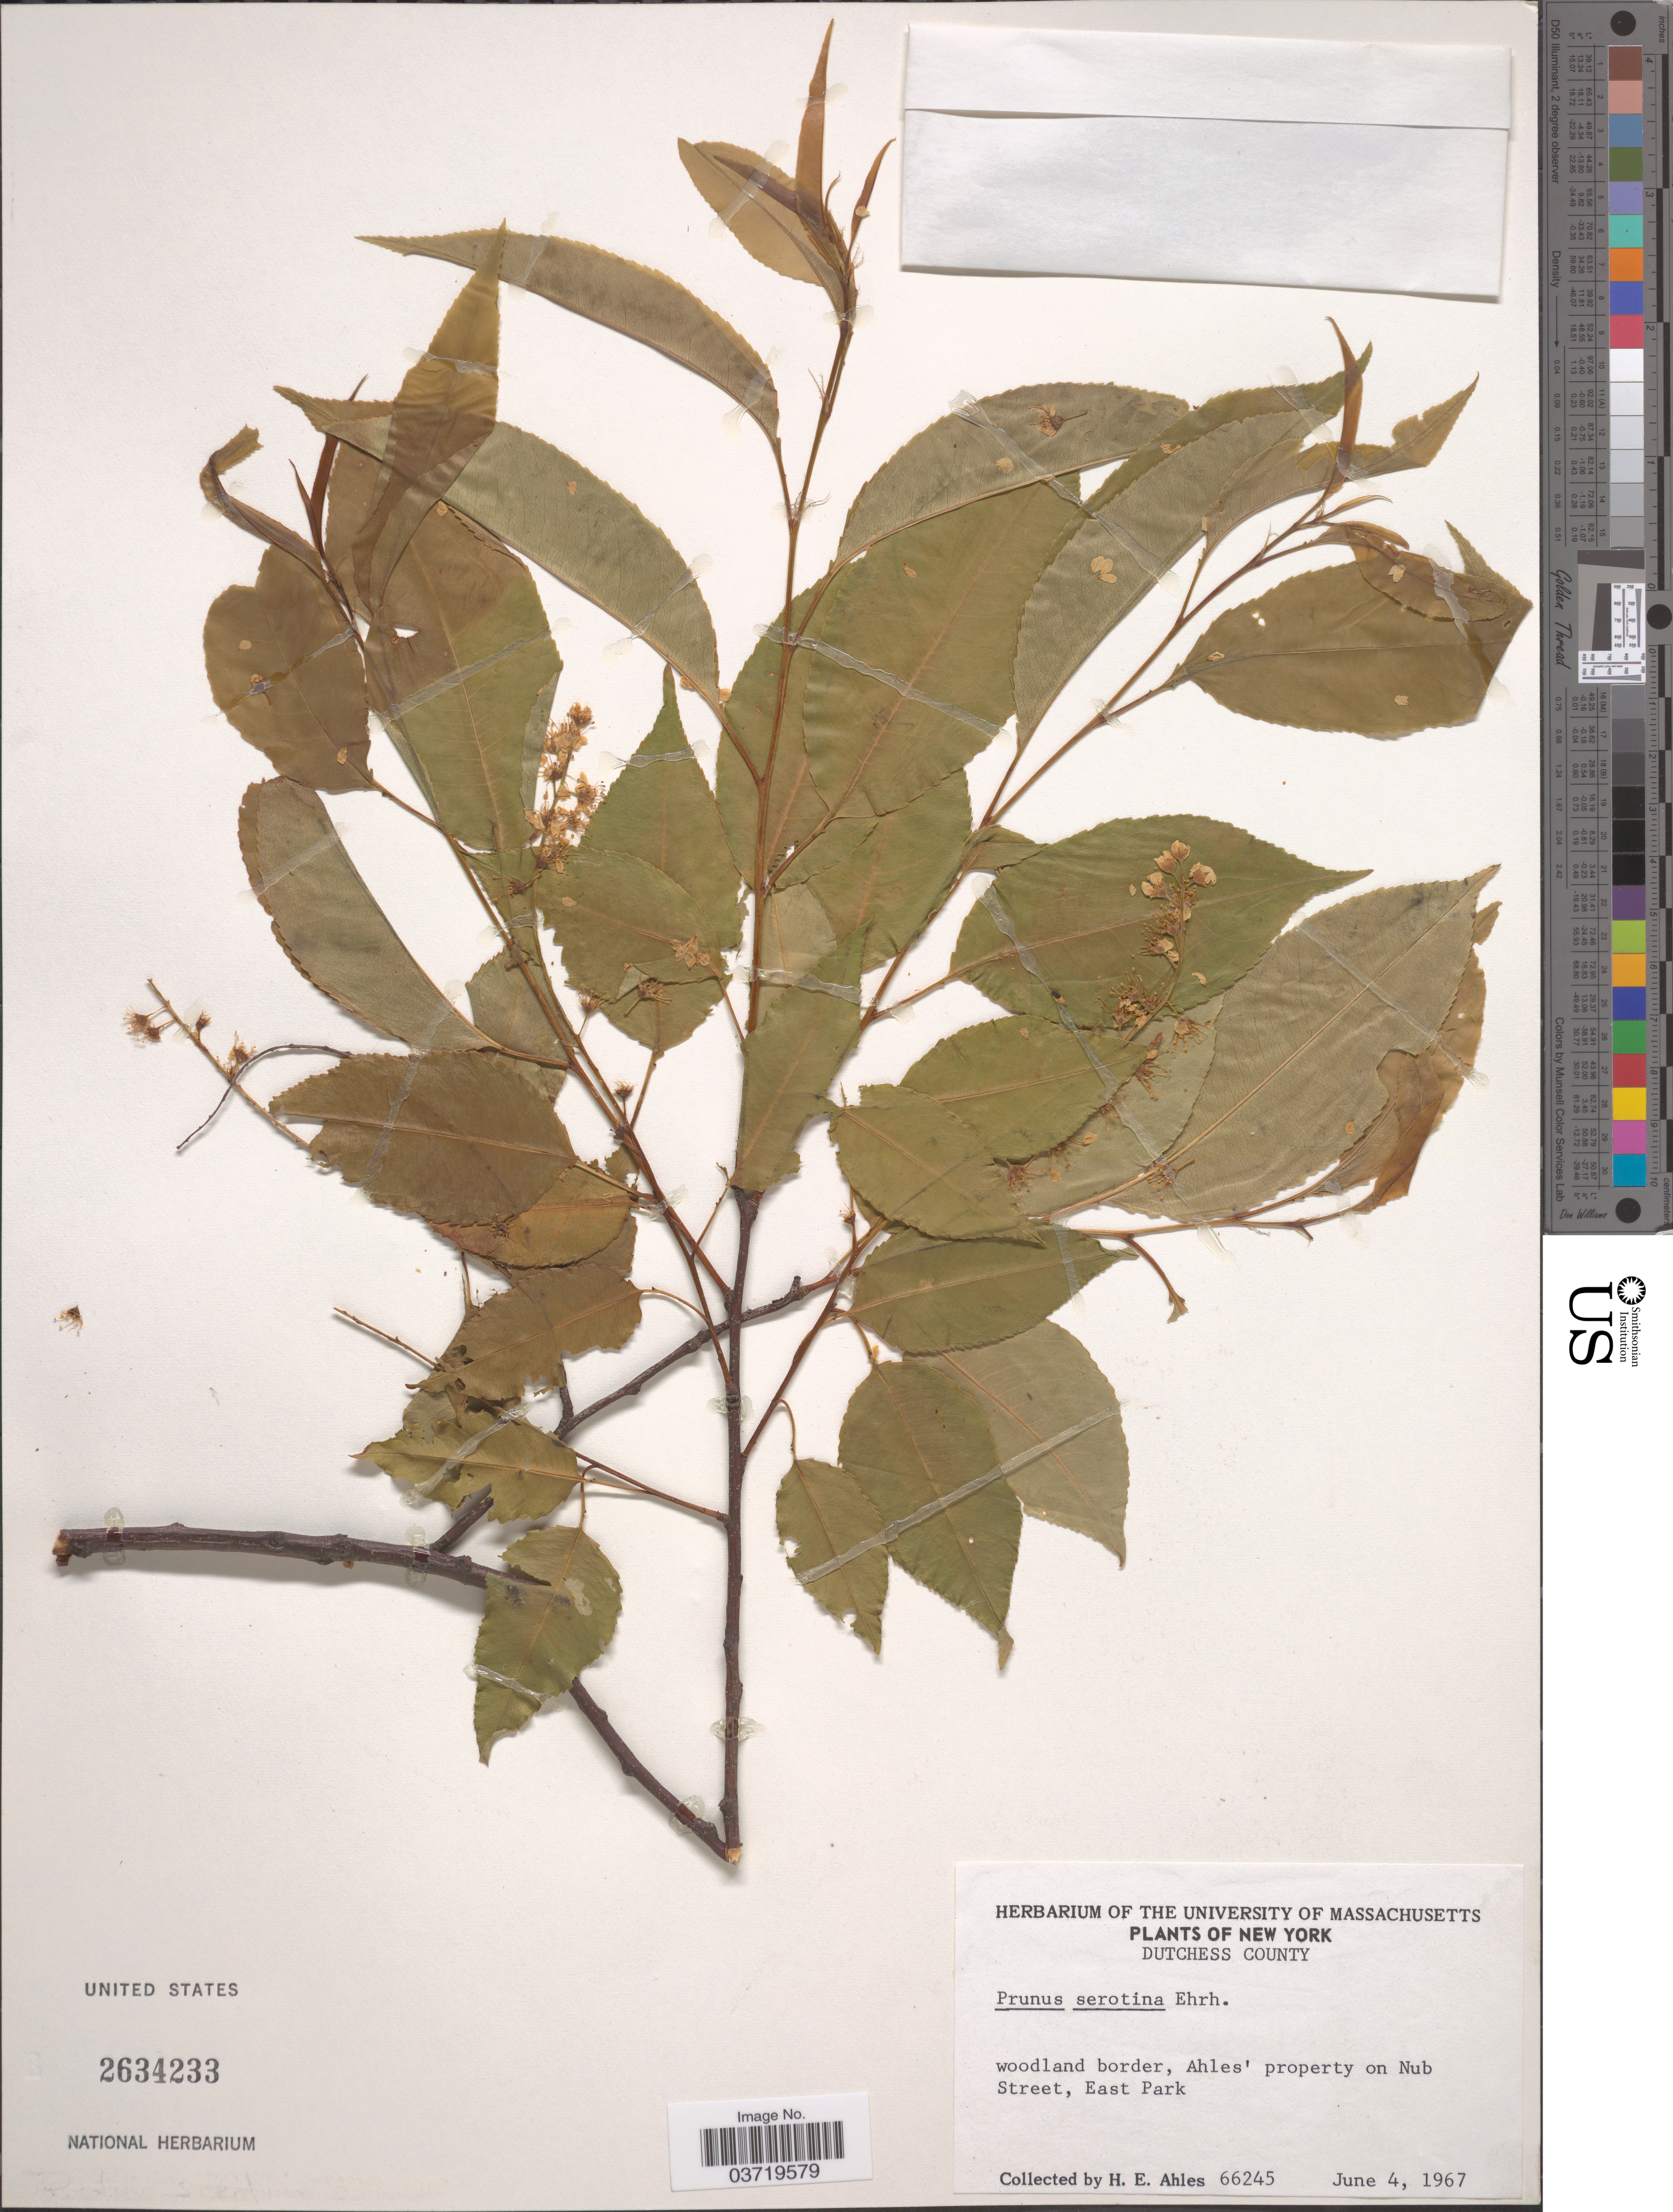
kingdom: Plantae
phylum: Tracheophyta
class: Magnoliopsida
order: Rosales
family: Rosaceae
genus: Prunus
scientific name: Prunus serotina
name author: Ehrh.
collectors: H. E. Ahles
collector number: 66245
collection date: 1967-06-04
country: United States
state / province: New York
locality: Dutchess County. Woodland border, Ahles' property opn Nub Street, East Park.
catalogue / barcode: US 2634233